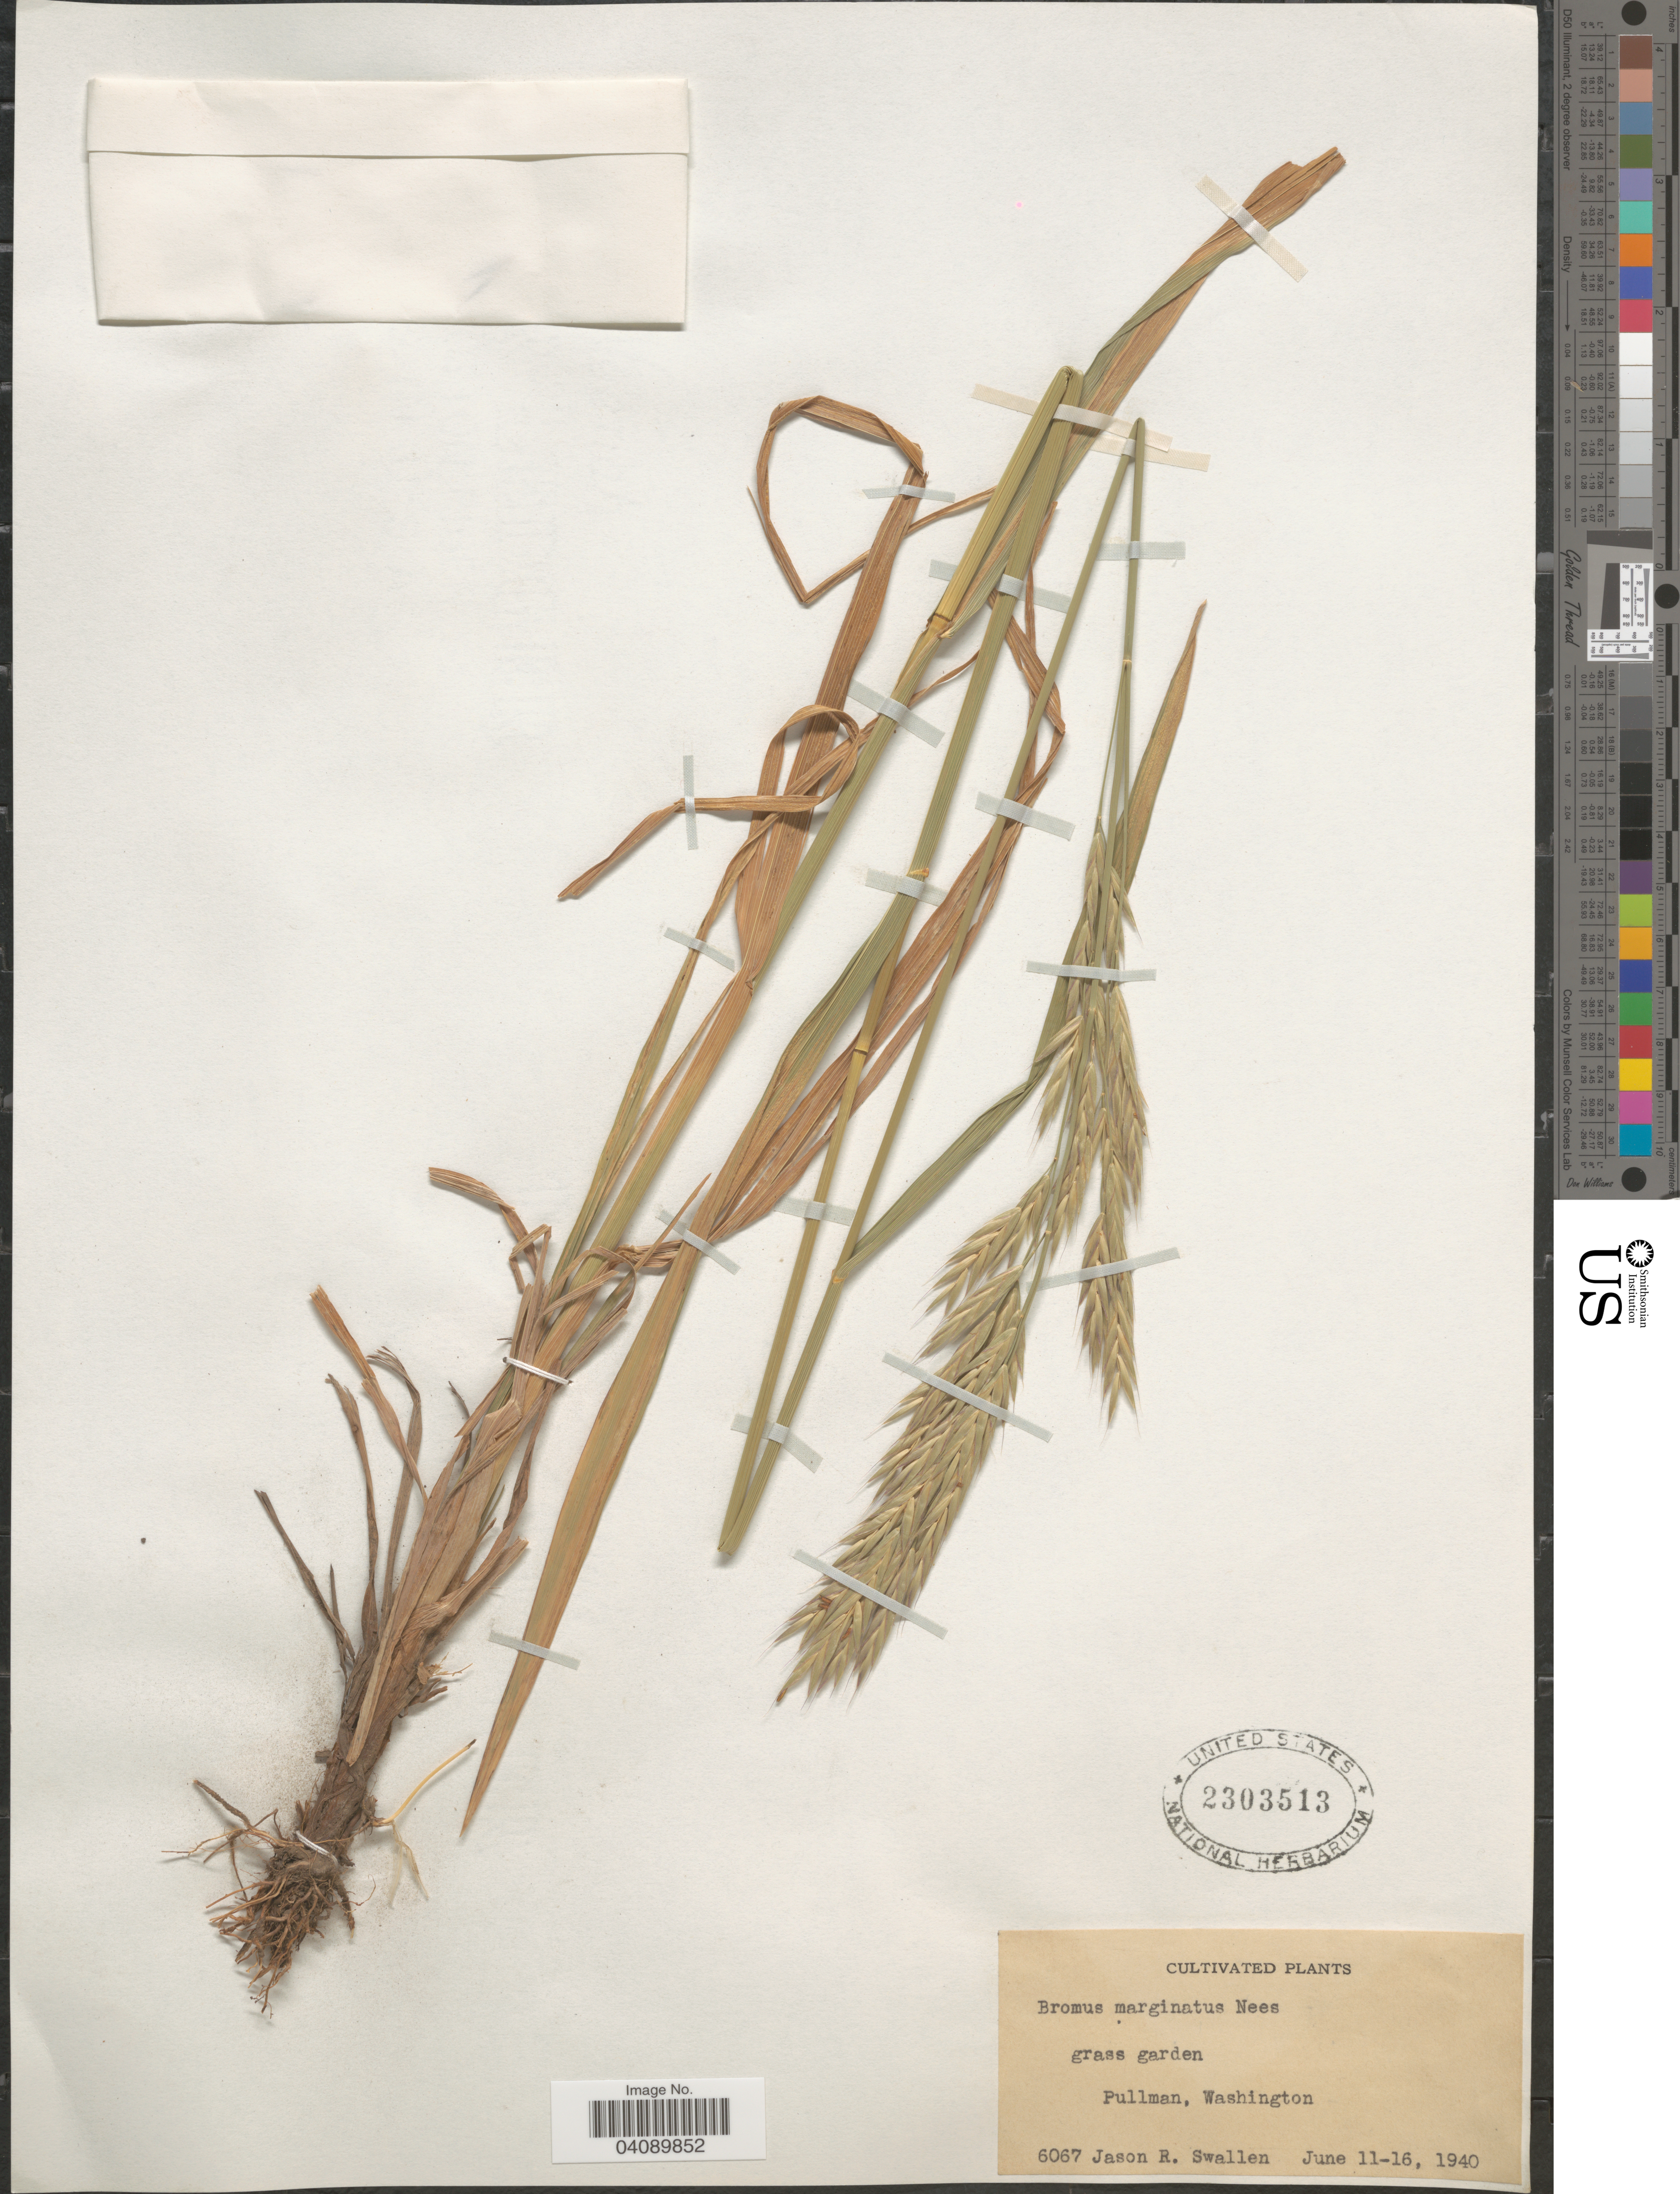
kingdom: Plantae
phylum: Tracheophyta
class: Liliopsida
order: Poales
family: Poaceae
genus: Bromus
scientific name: Bromus marginatus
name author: Nees ex Steud.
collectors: J. R. Swallen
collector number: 6067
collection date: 1940-06-11/1940-06-16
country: United States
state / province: Washington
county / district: Whitman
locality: Grass garden. Pullman.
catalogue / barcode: US 2303513